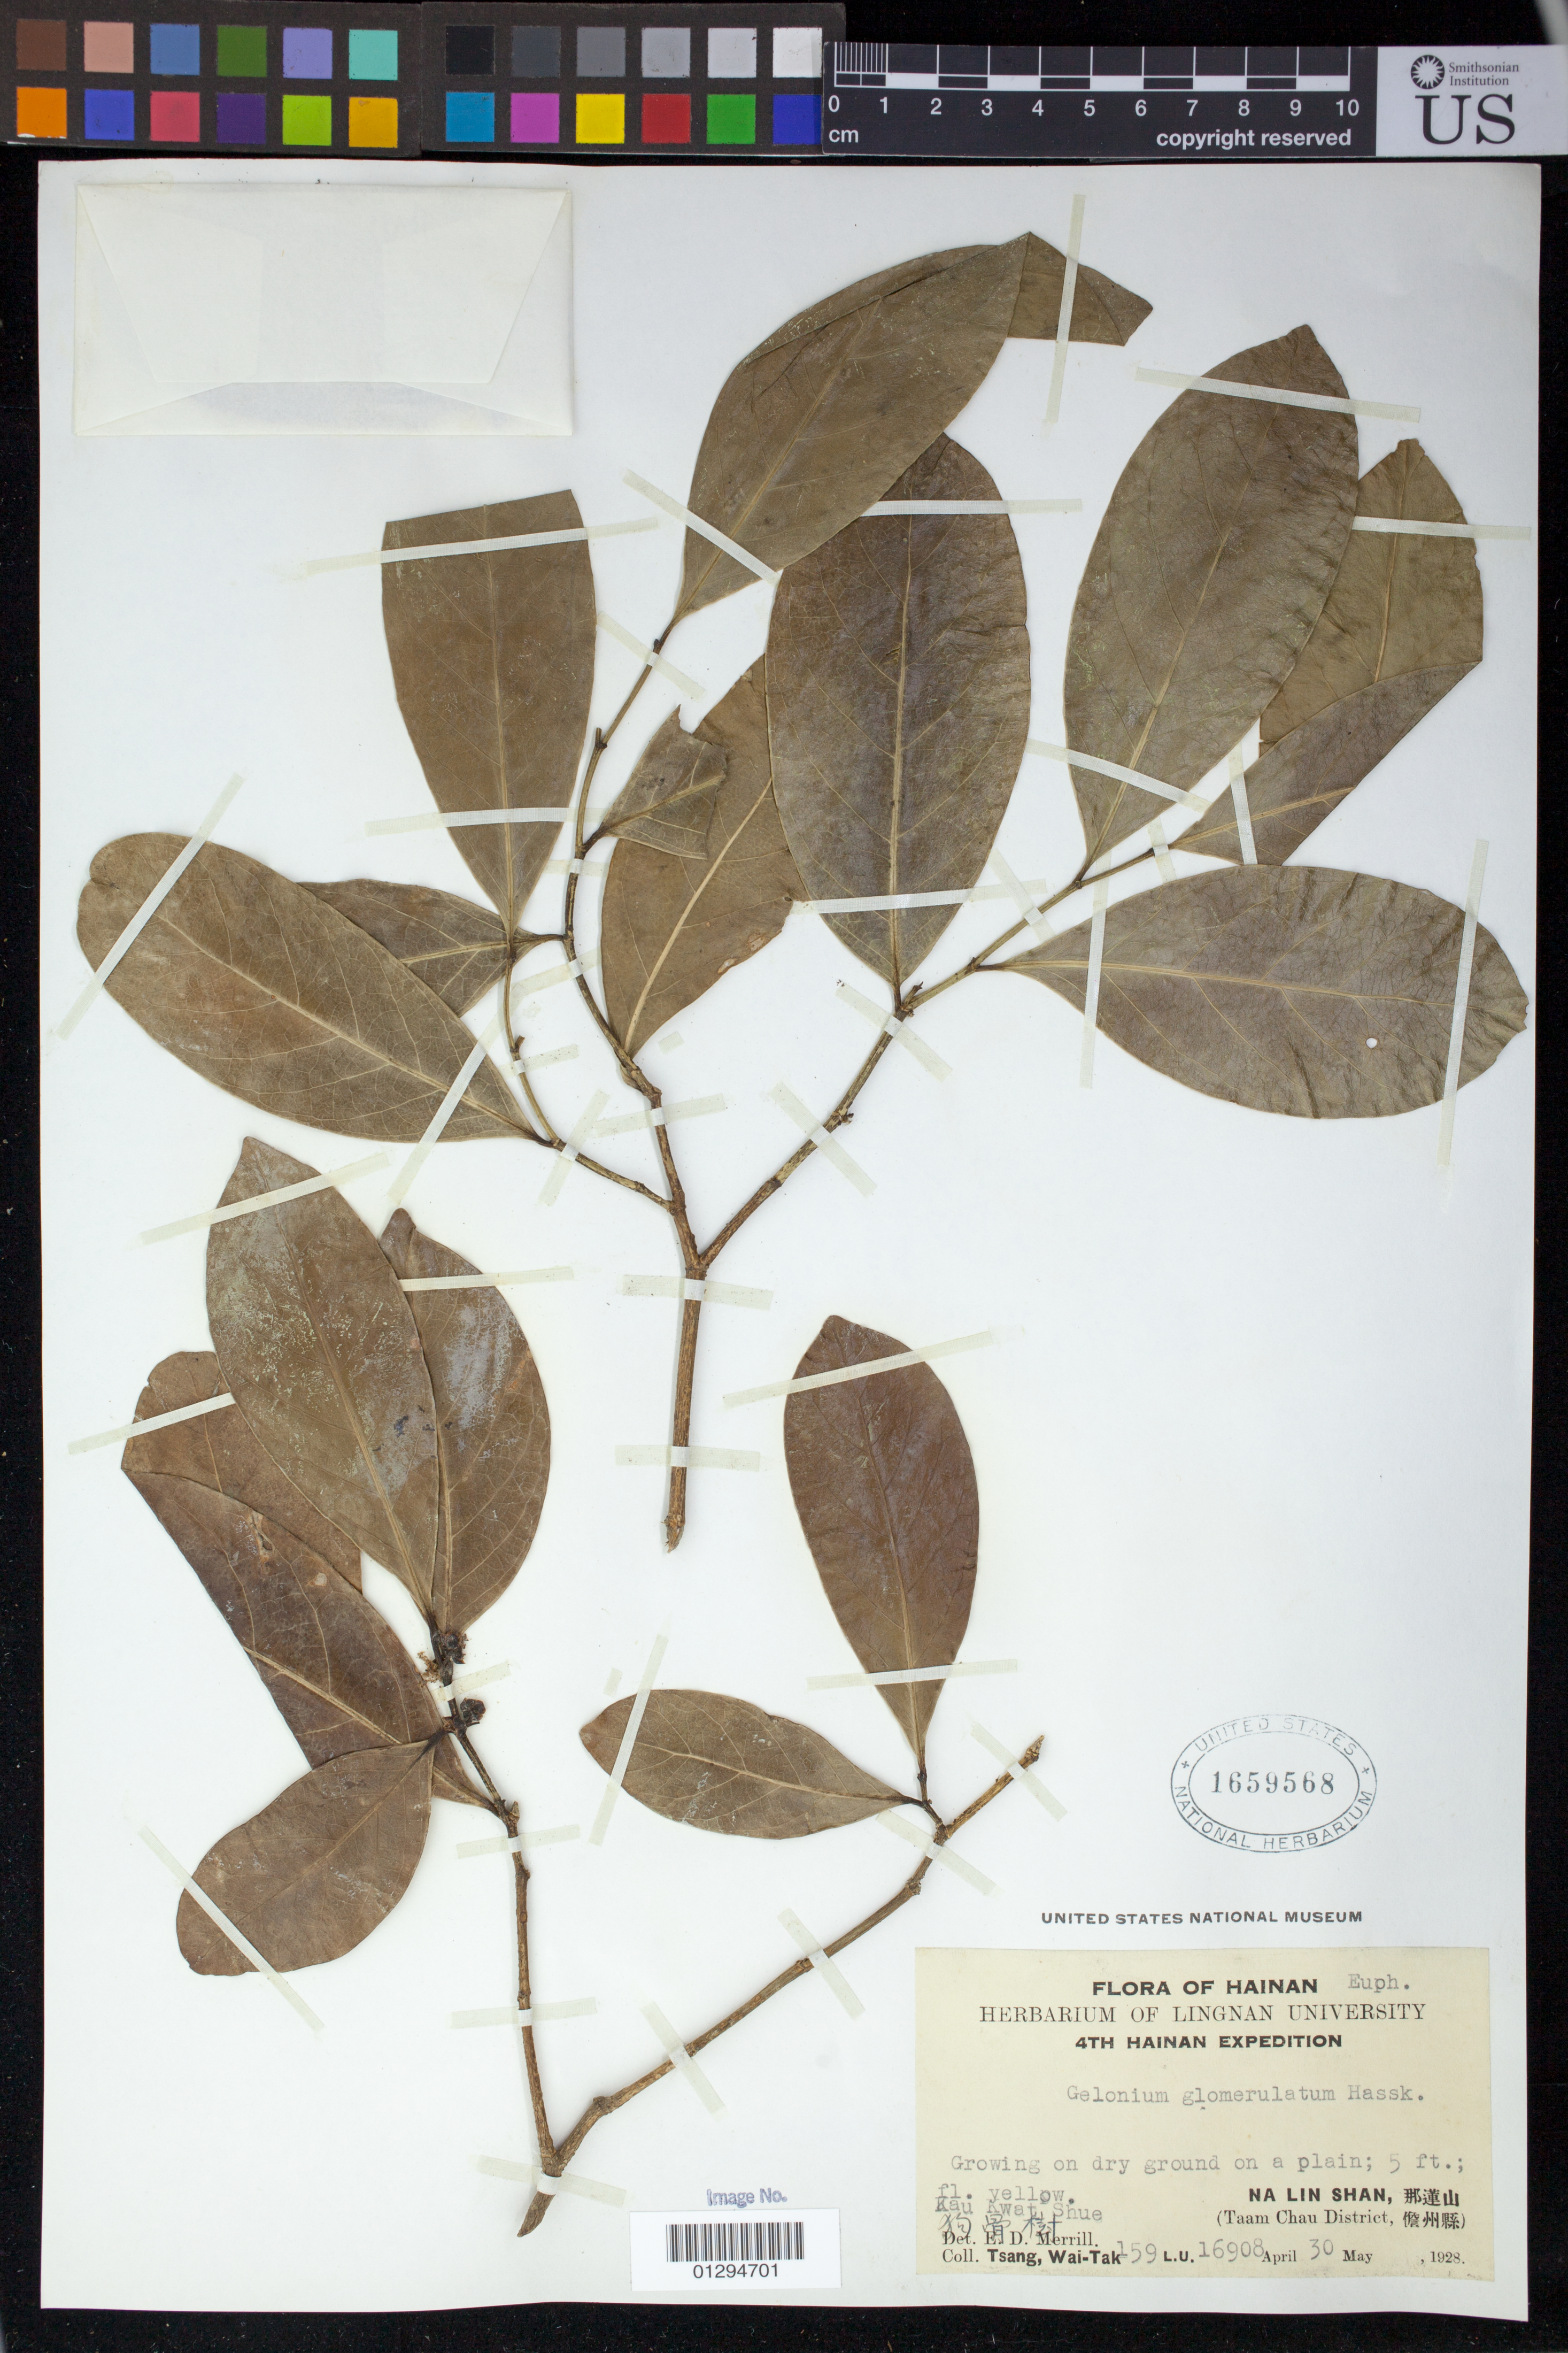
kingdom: Plantae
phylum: Tracheophyta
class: Magnoliopsida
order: Malpighiales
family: Euphorbiaceae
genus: Gelonium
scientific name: Gelonium glomerulatum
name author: (Blume) Hassk.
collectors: W. T. Tsang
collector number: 159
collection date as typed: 30 May 1928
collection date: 1928-05-30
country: China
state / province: Hainan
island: Hainan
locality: Na lin shan, taam chau district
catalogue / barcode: US 1659568